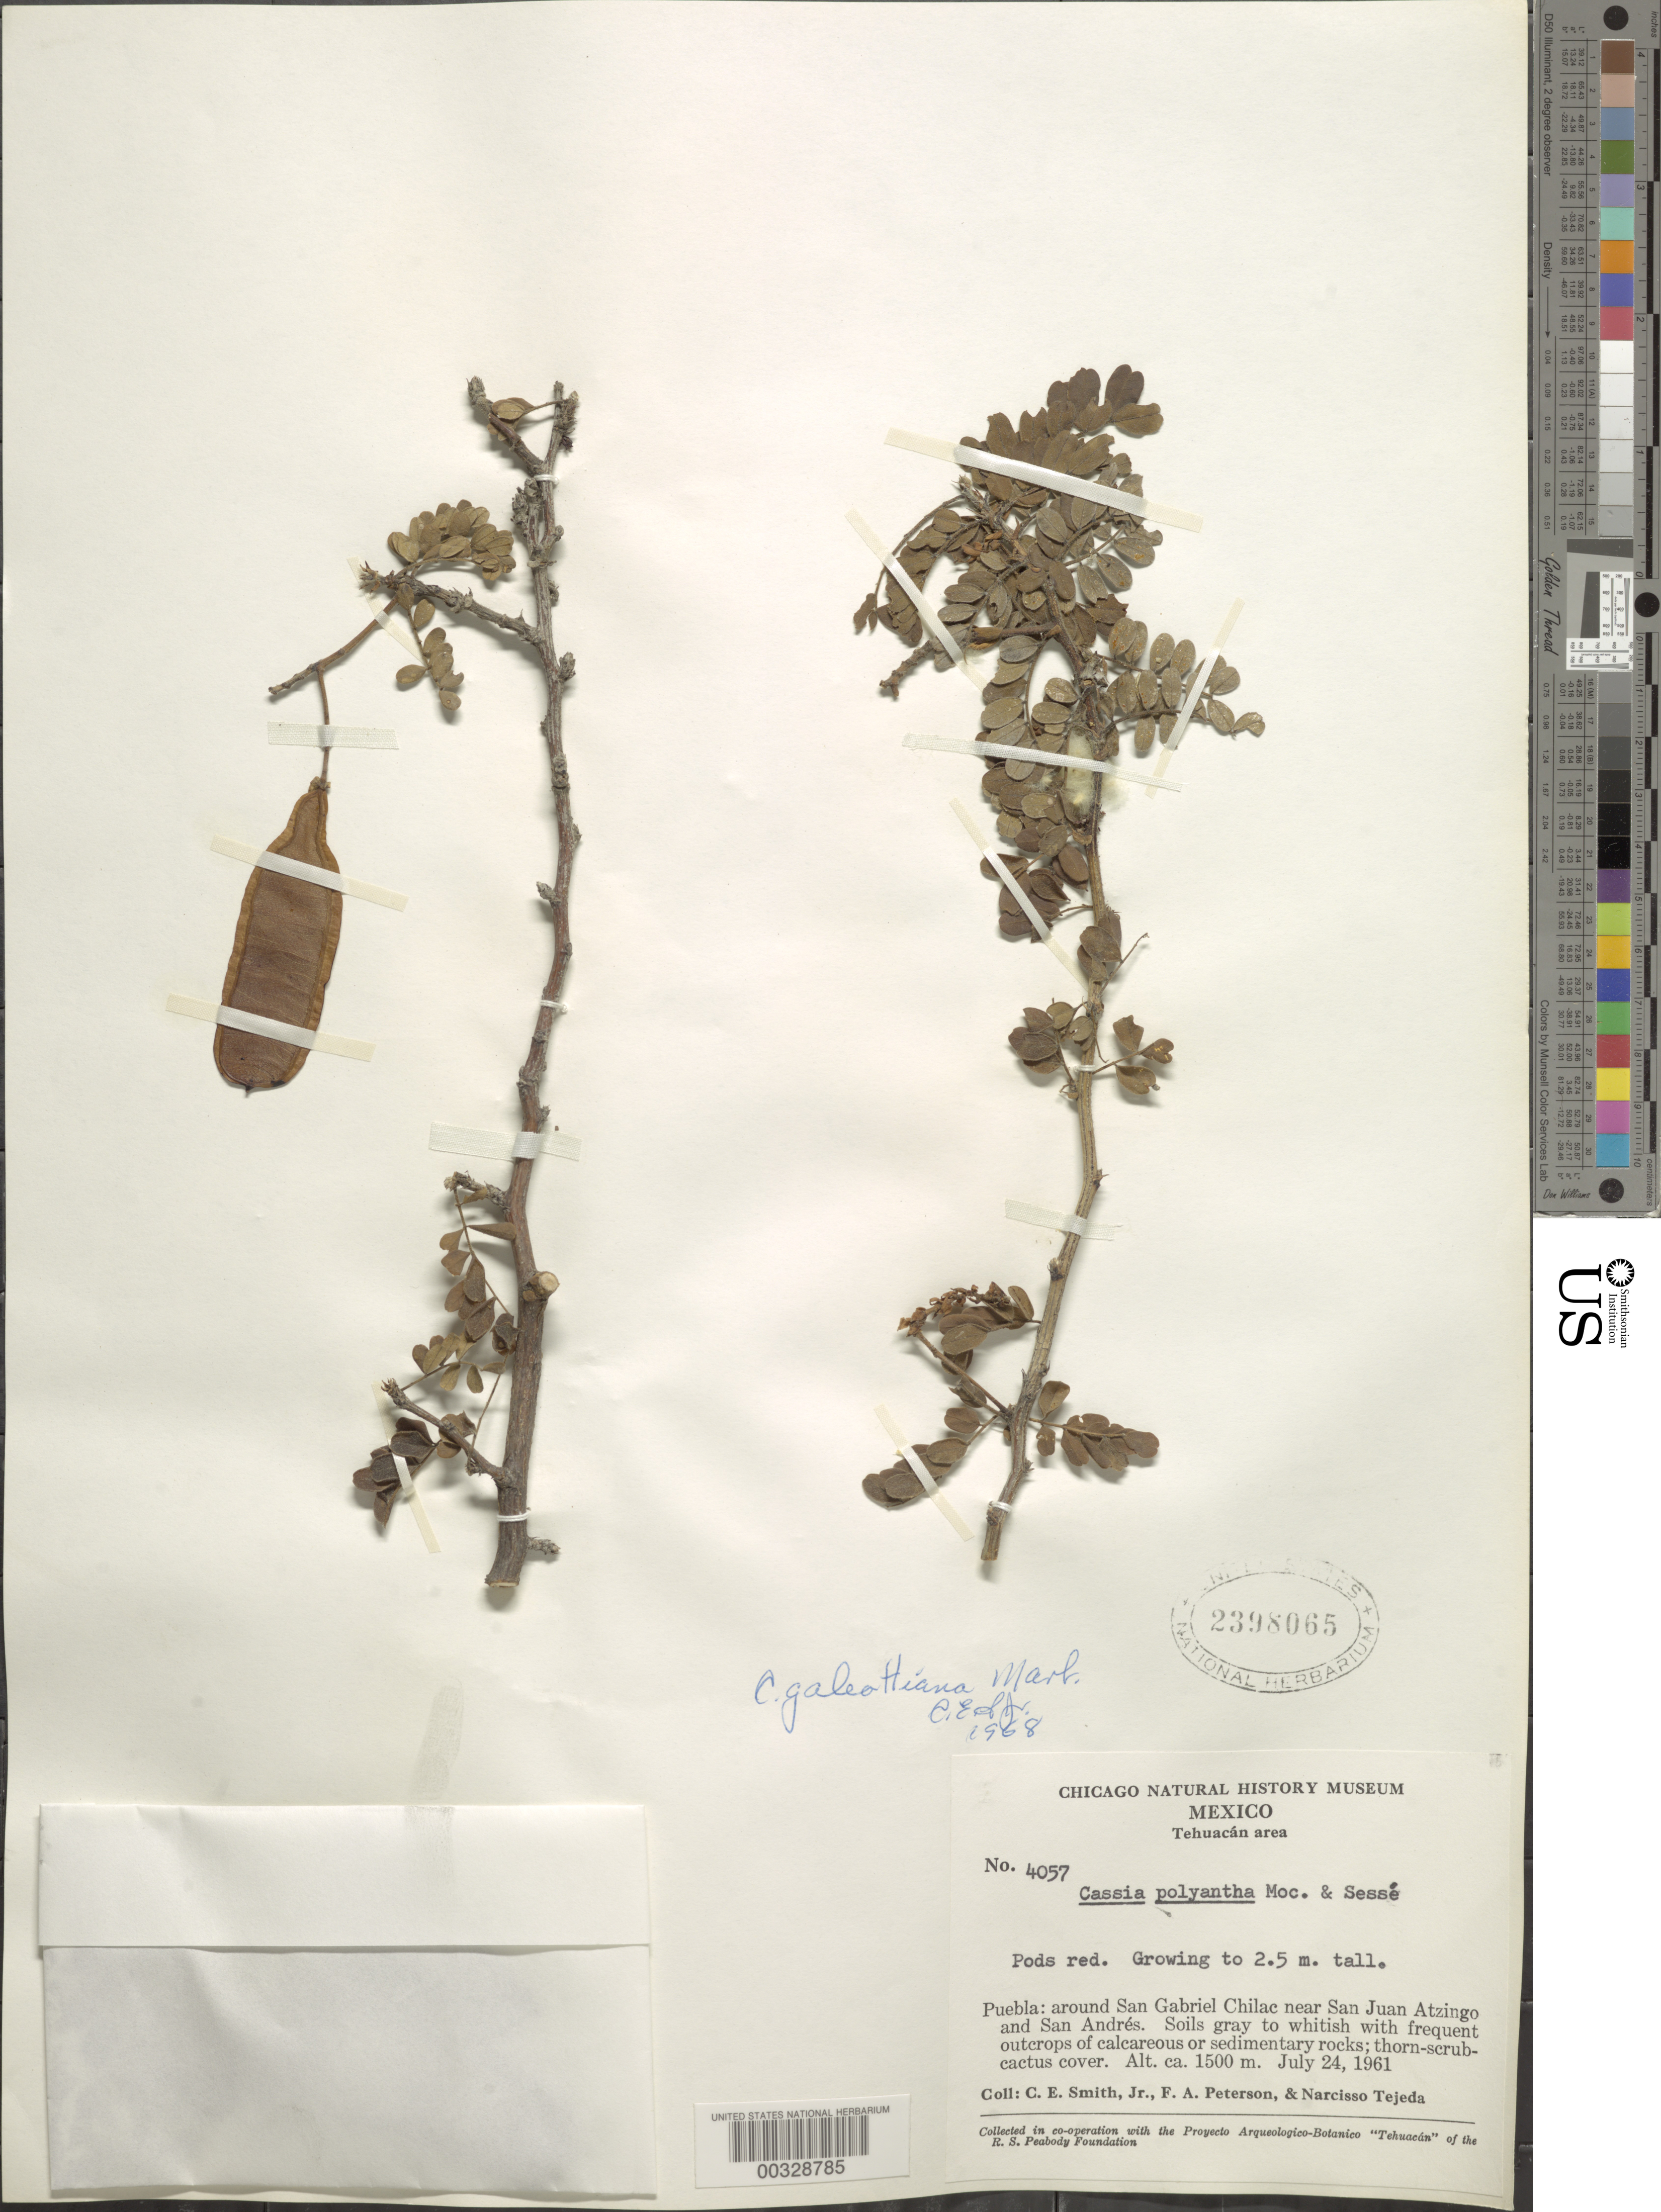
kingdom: Plantae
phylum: Tracheophyta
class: Magnoliopsida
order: Fabales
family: Fabaceae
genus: Senna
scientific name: Senna galeottiana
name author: (M. Martens) H.S. Irwin & Barneby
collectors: C. E. Smith Jr., F. A. Peterson & N. Tejeda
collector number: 4057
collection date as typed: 24 Jul 1961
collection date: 1961-07-24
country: Mexico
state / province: Puebla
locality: Around San Gabriel Chilac near San Juan Atzingo and San Andrés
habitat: Soils gray to whitish with outcrops of calcareous or sedimentary rocks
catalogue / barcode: US 2398065